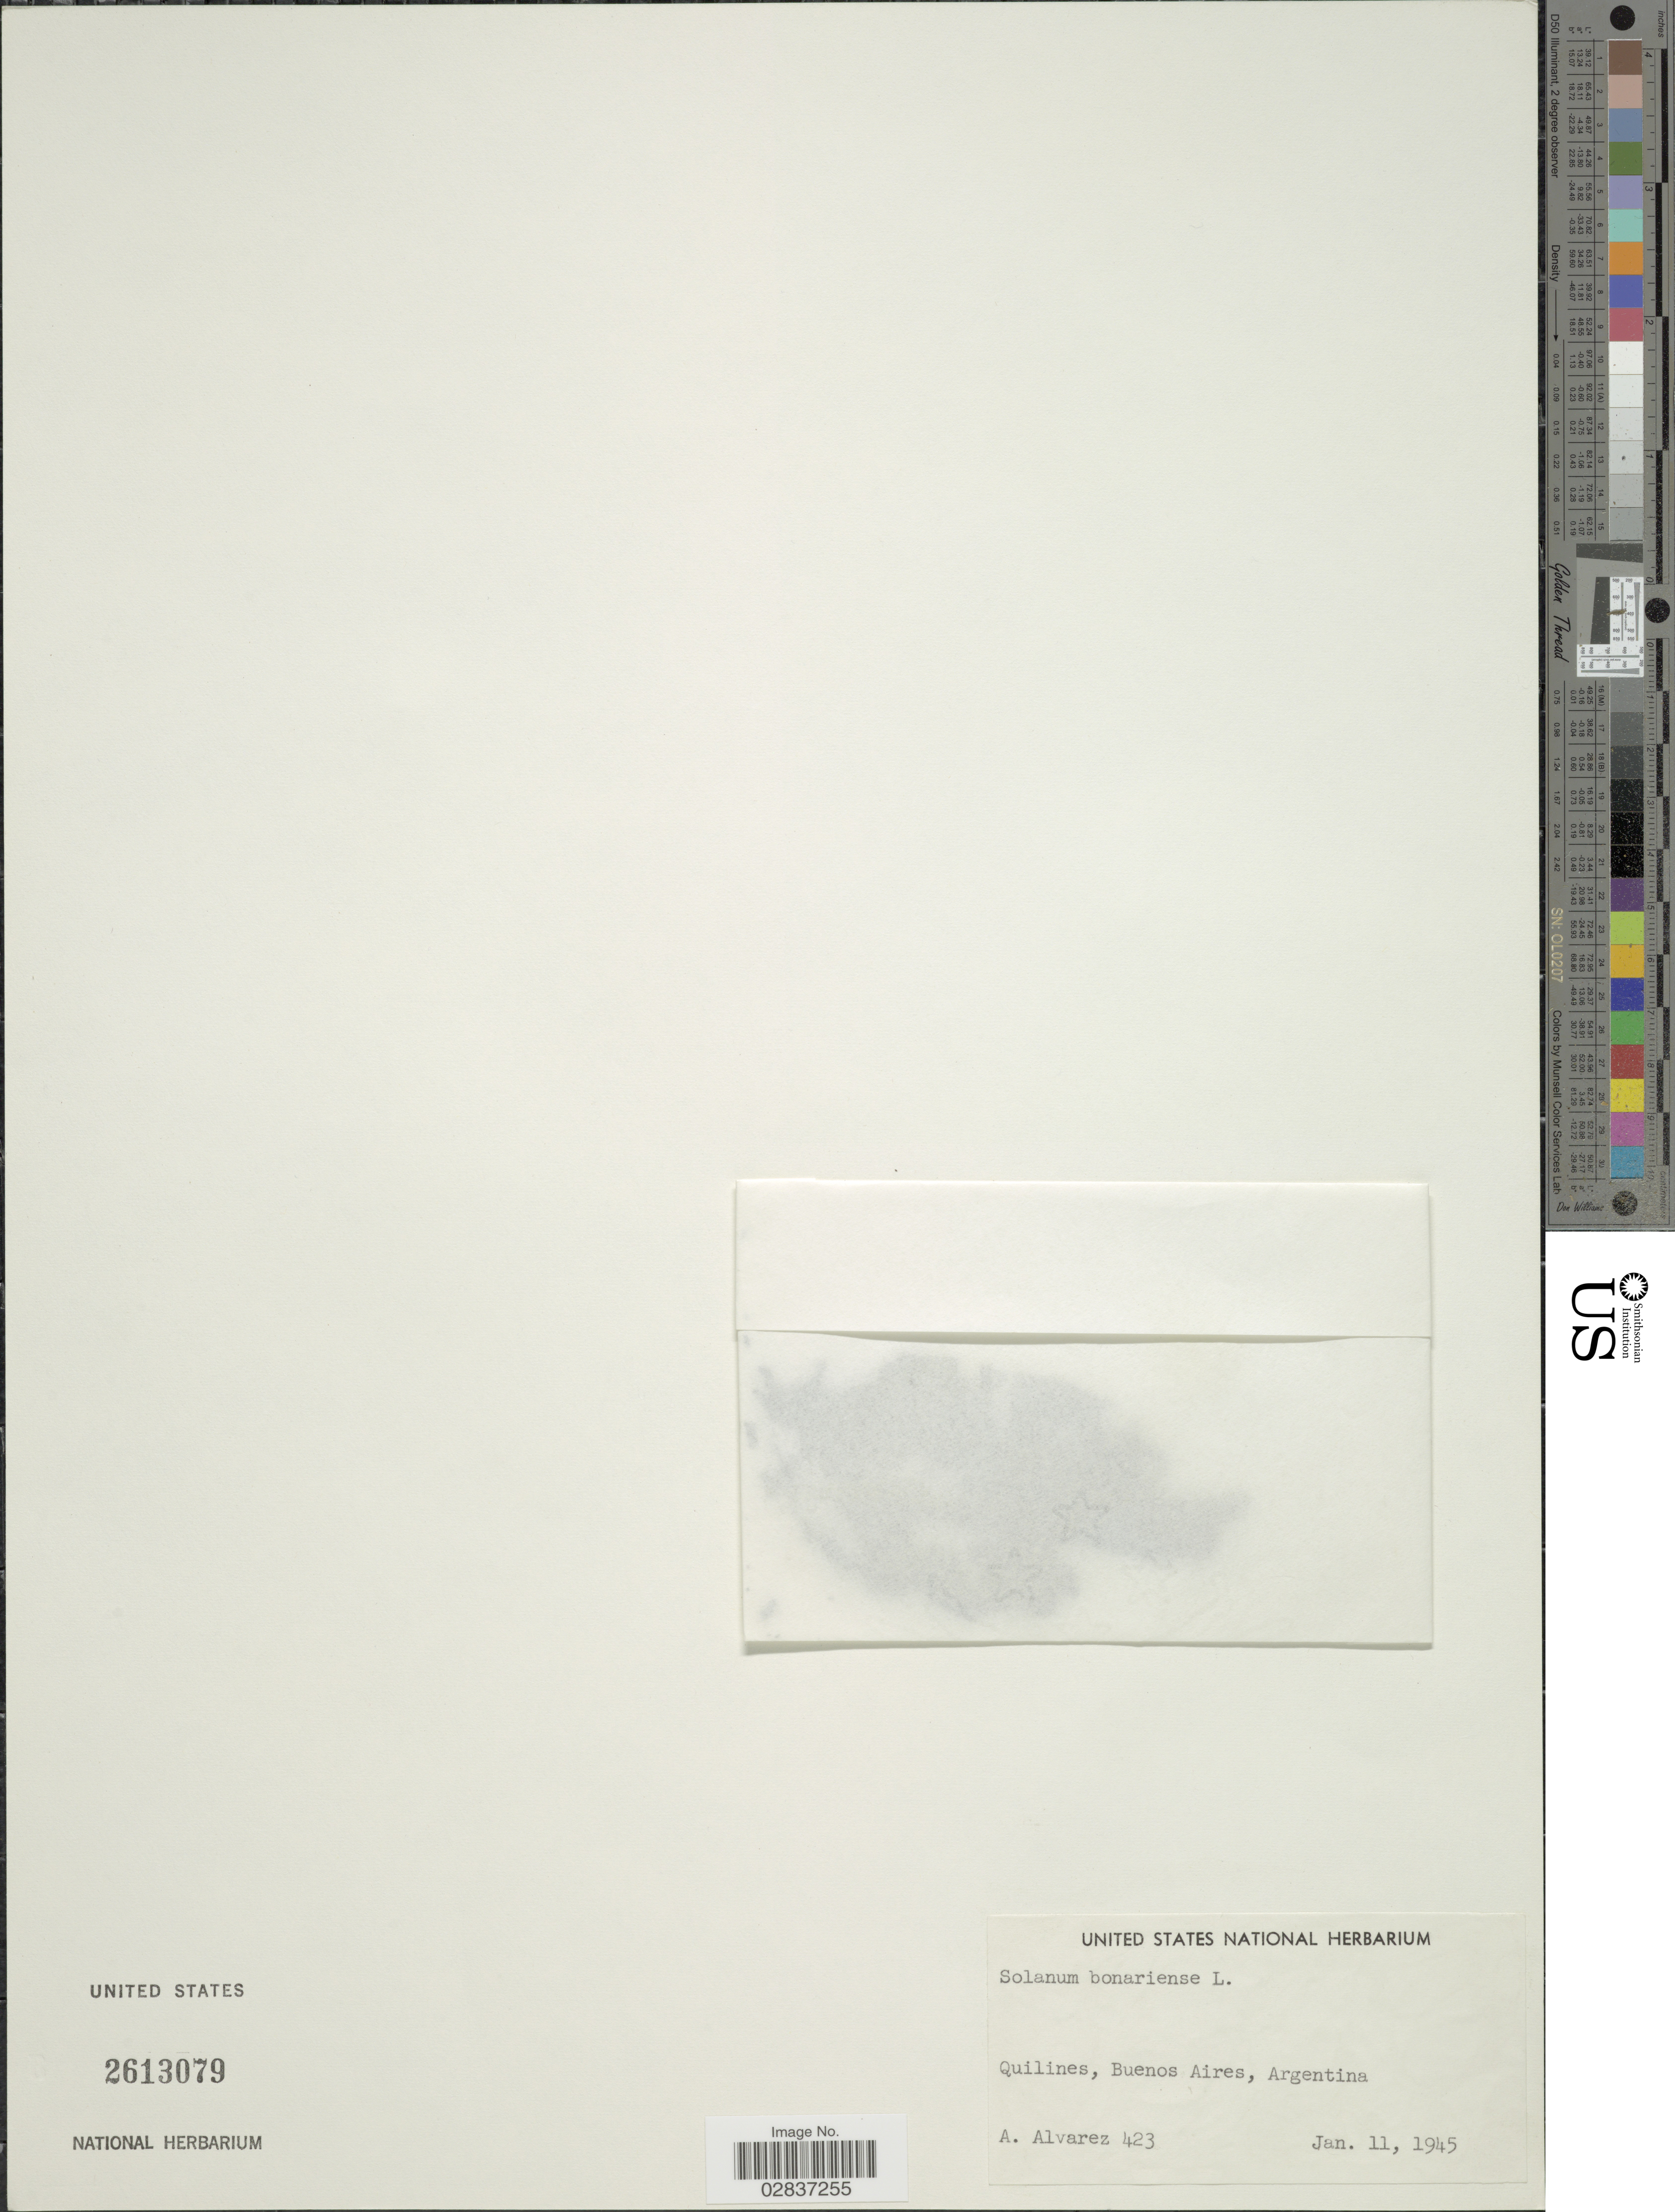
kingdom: Plantae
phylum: Tracheophyta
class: Magnoliopsida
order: Solanales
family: Solanaceae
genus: Solanum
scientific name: Solanum bonariense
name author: L.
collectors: A. Alvarez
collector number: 423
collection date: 1945-01-11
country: Argentina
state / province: Buenos Aires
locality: Quilines, Buenos Aires.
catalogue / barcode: US 2613079